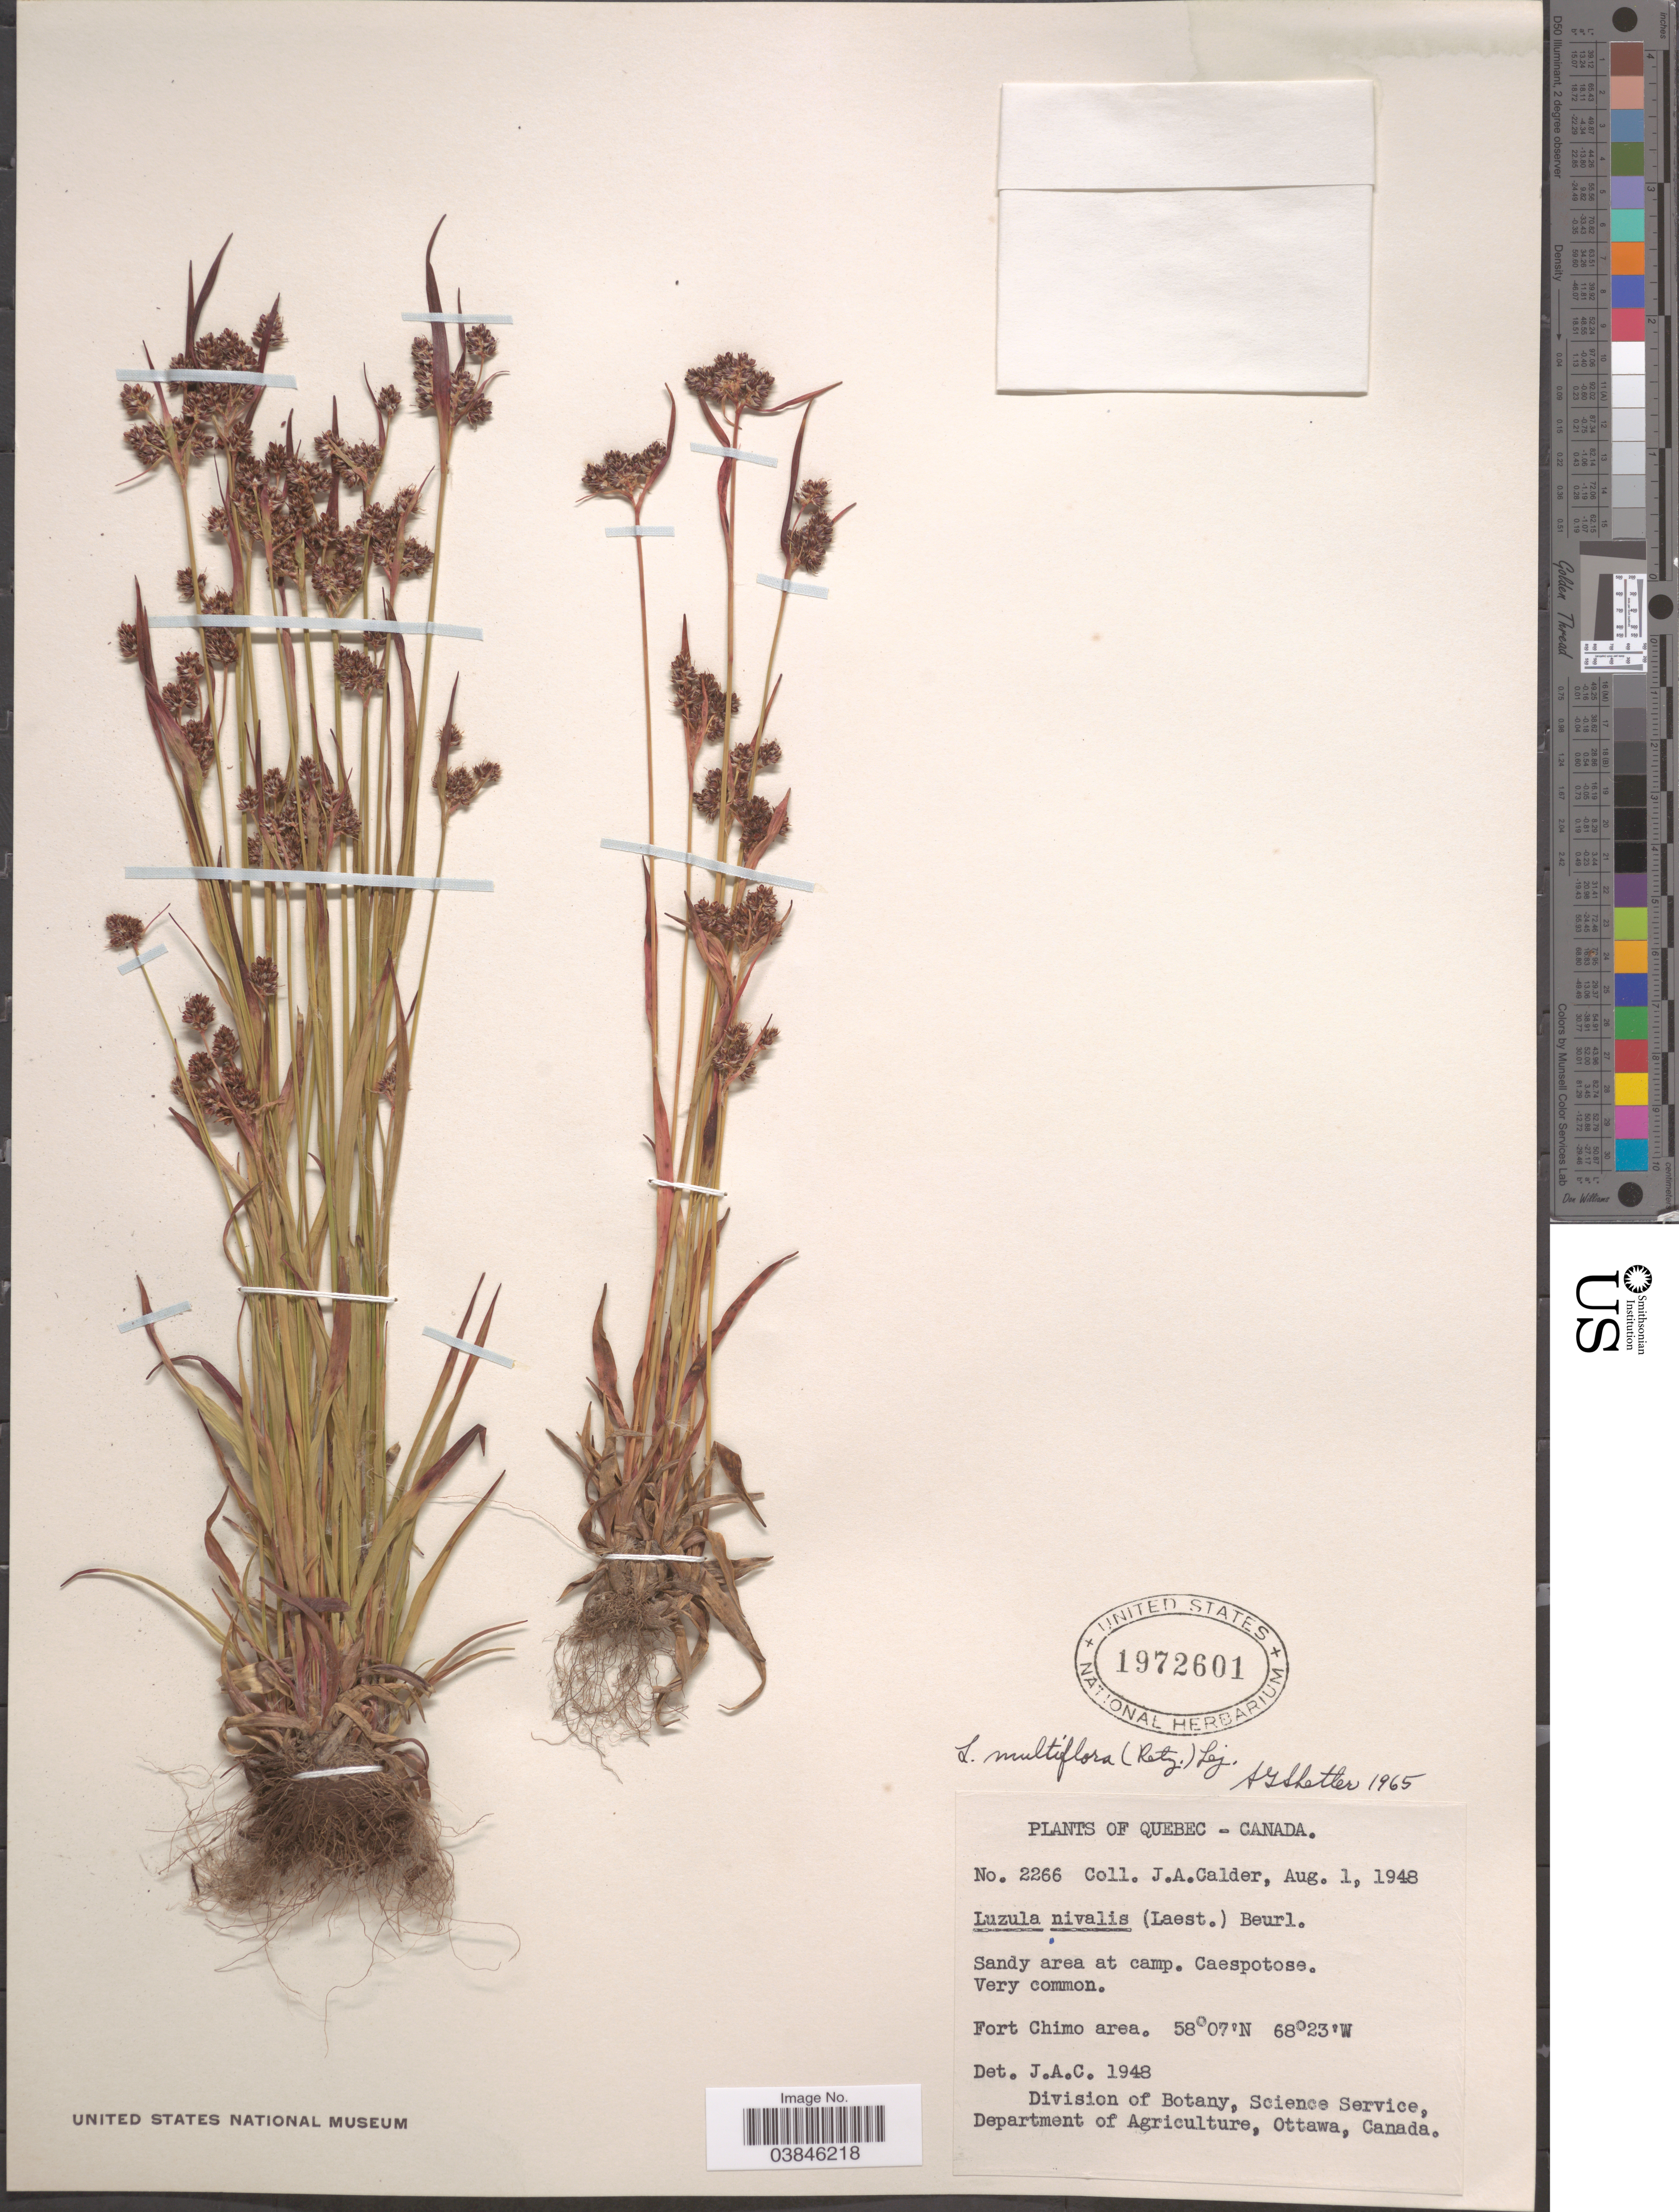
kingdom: Plantae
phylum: Tracheophyta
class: Liliopsida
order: Poales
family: Juncaceae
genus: Luzula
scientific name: Luzula multiflora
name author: (Ehrh.) Lej.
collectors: J. A. Calder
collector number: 2266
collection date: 1948-08-01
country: Canada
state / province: Quebec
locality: Sandy area at camp. Caespotose. Fort Chimo area.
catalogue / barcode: US 1972601